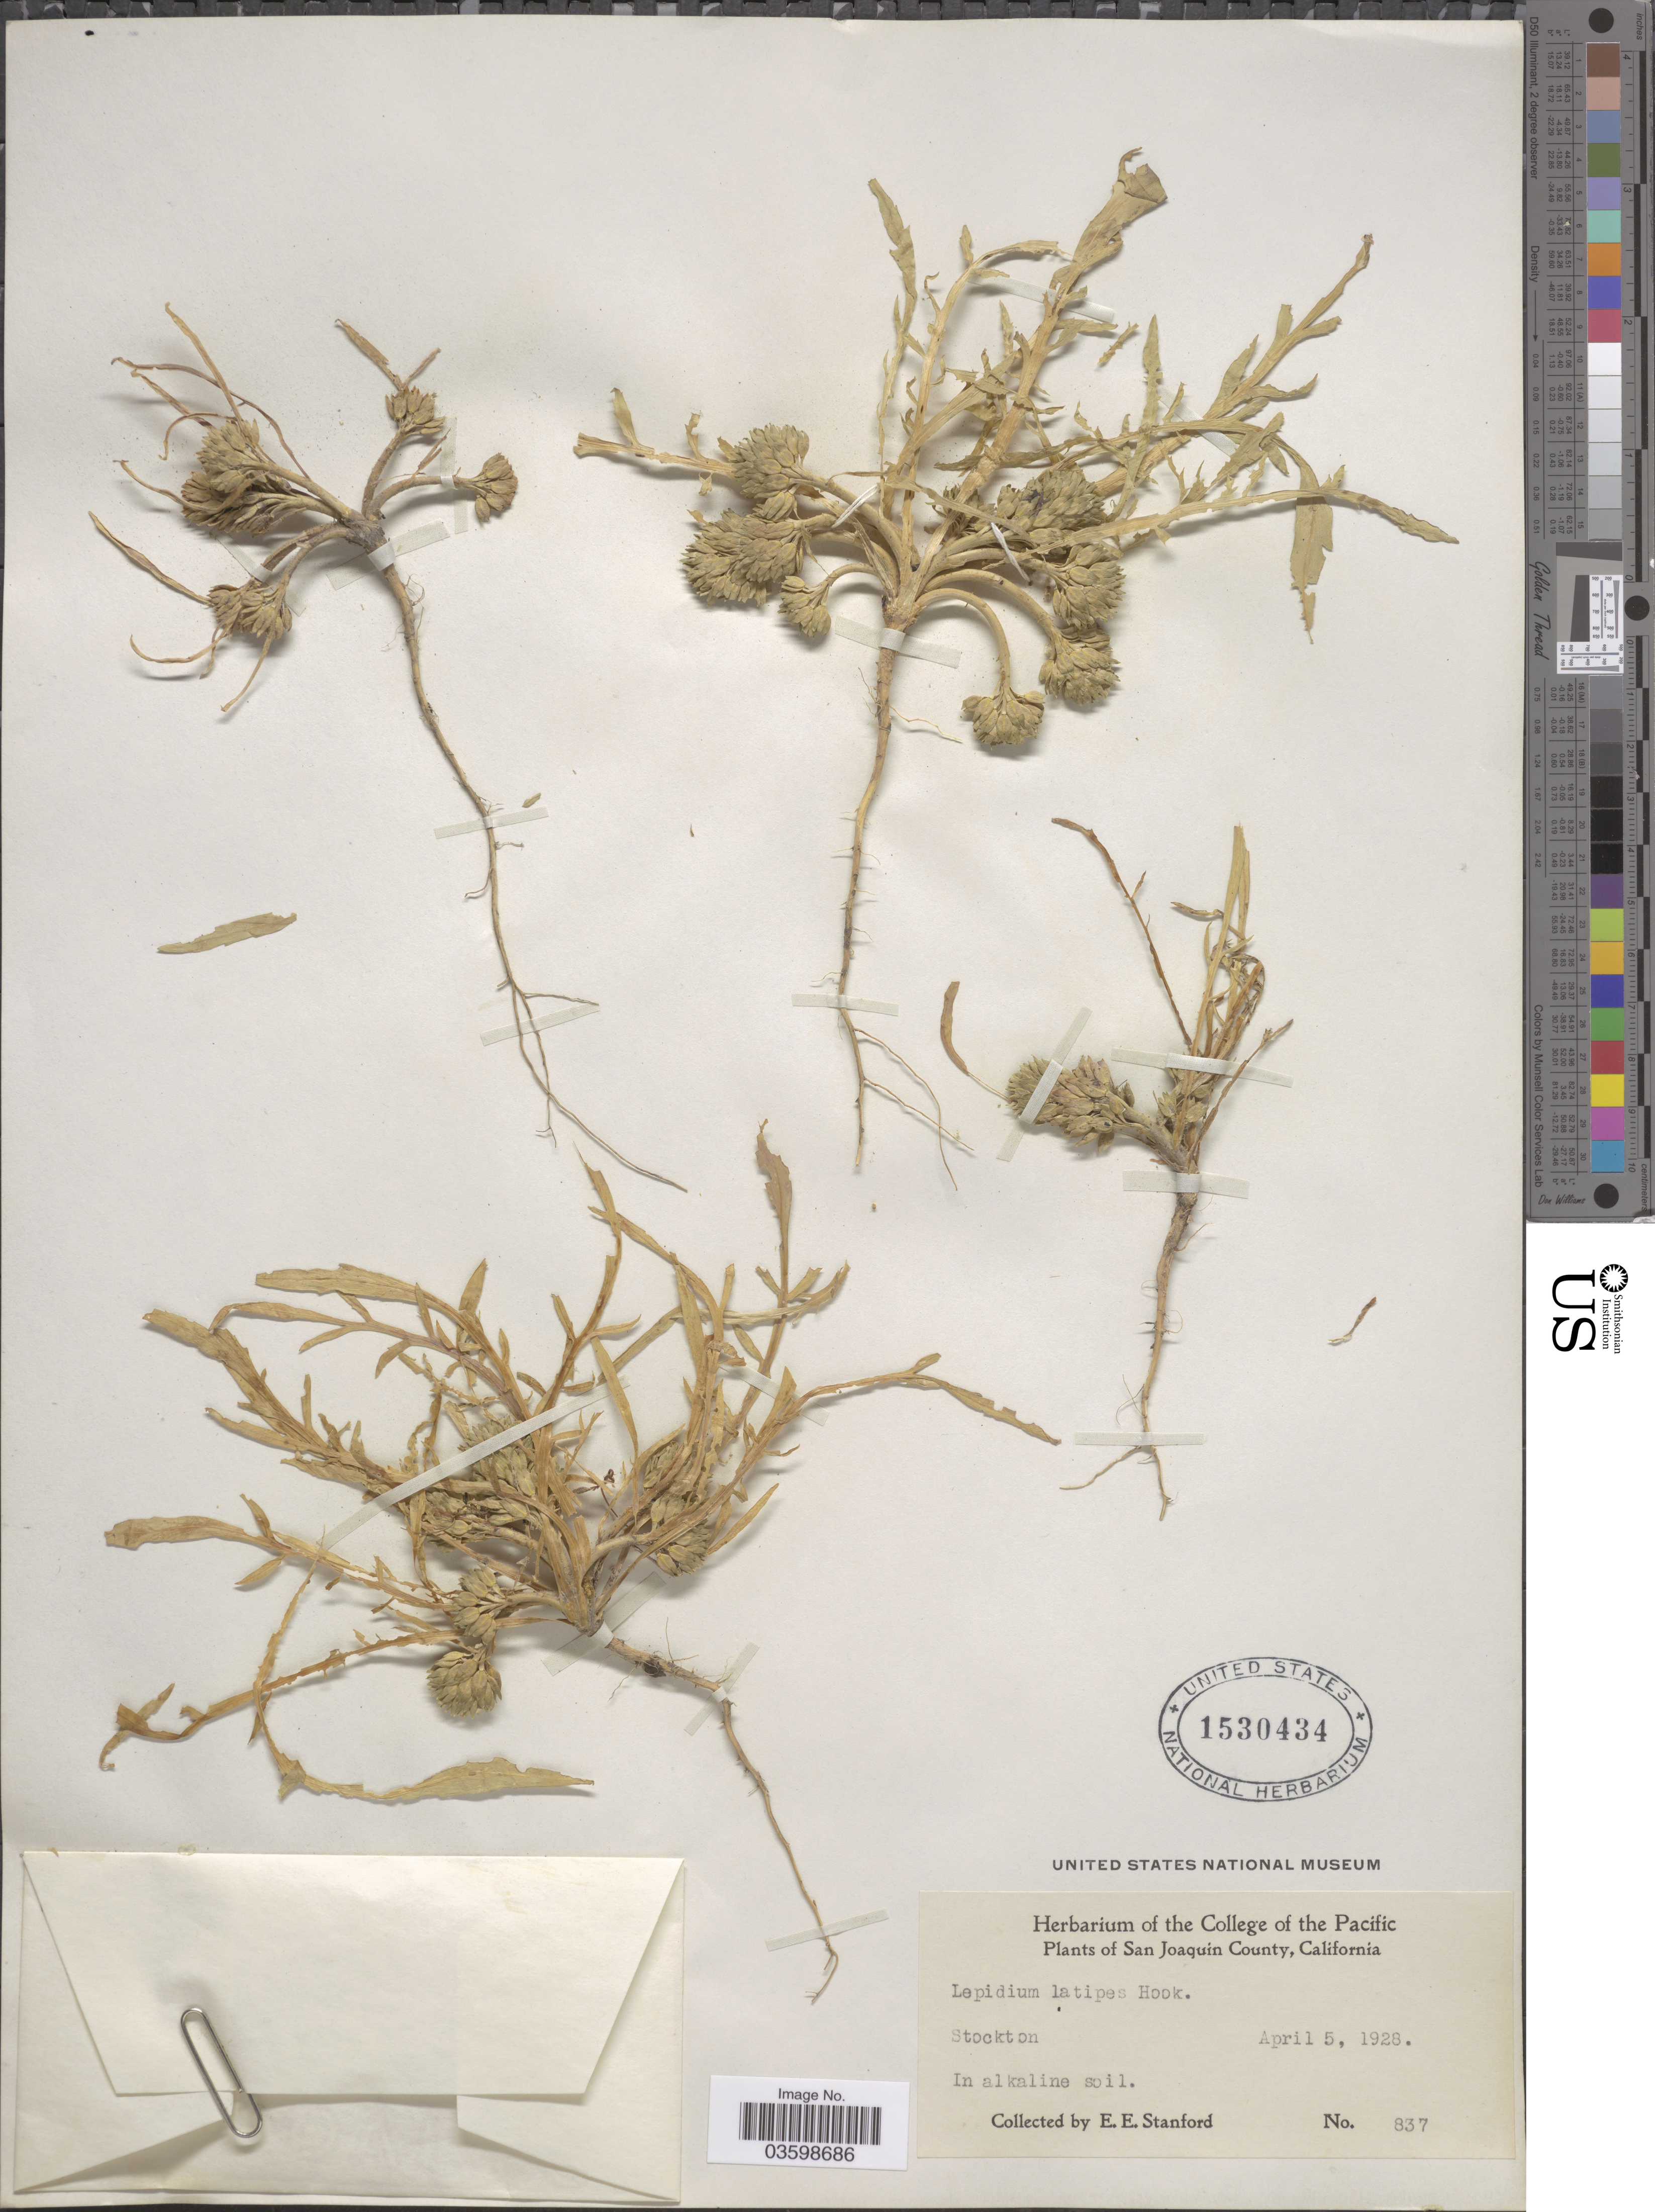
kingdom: Plantae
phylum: Tracheophyta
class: Magnoliopsida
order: Brassicales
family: Brassicaceae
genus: Lepidium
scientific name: Lepidium latipes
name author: Hook.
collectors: E. Stanford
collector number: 837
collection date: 1928-04-05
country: United States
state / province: California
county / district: San Joaquin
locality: San Joaquin County. Stockton.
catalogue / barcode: US 1530434